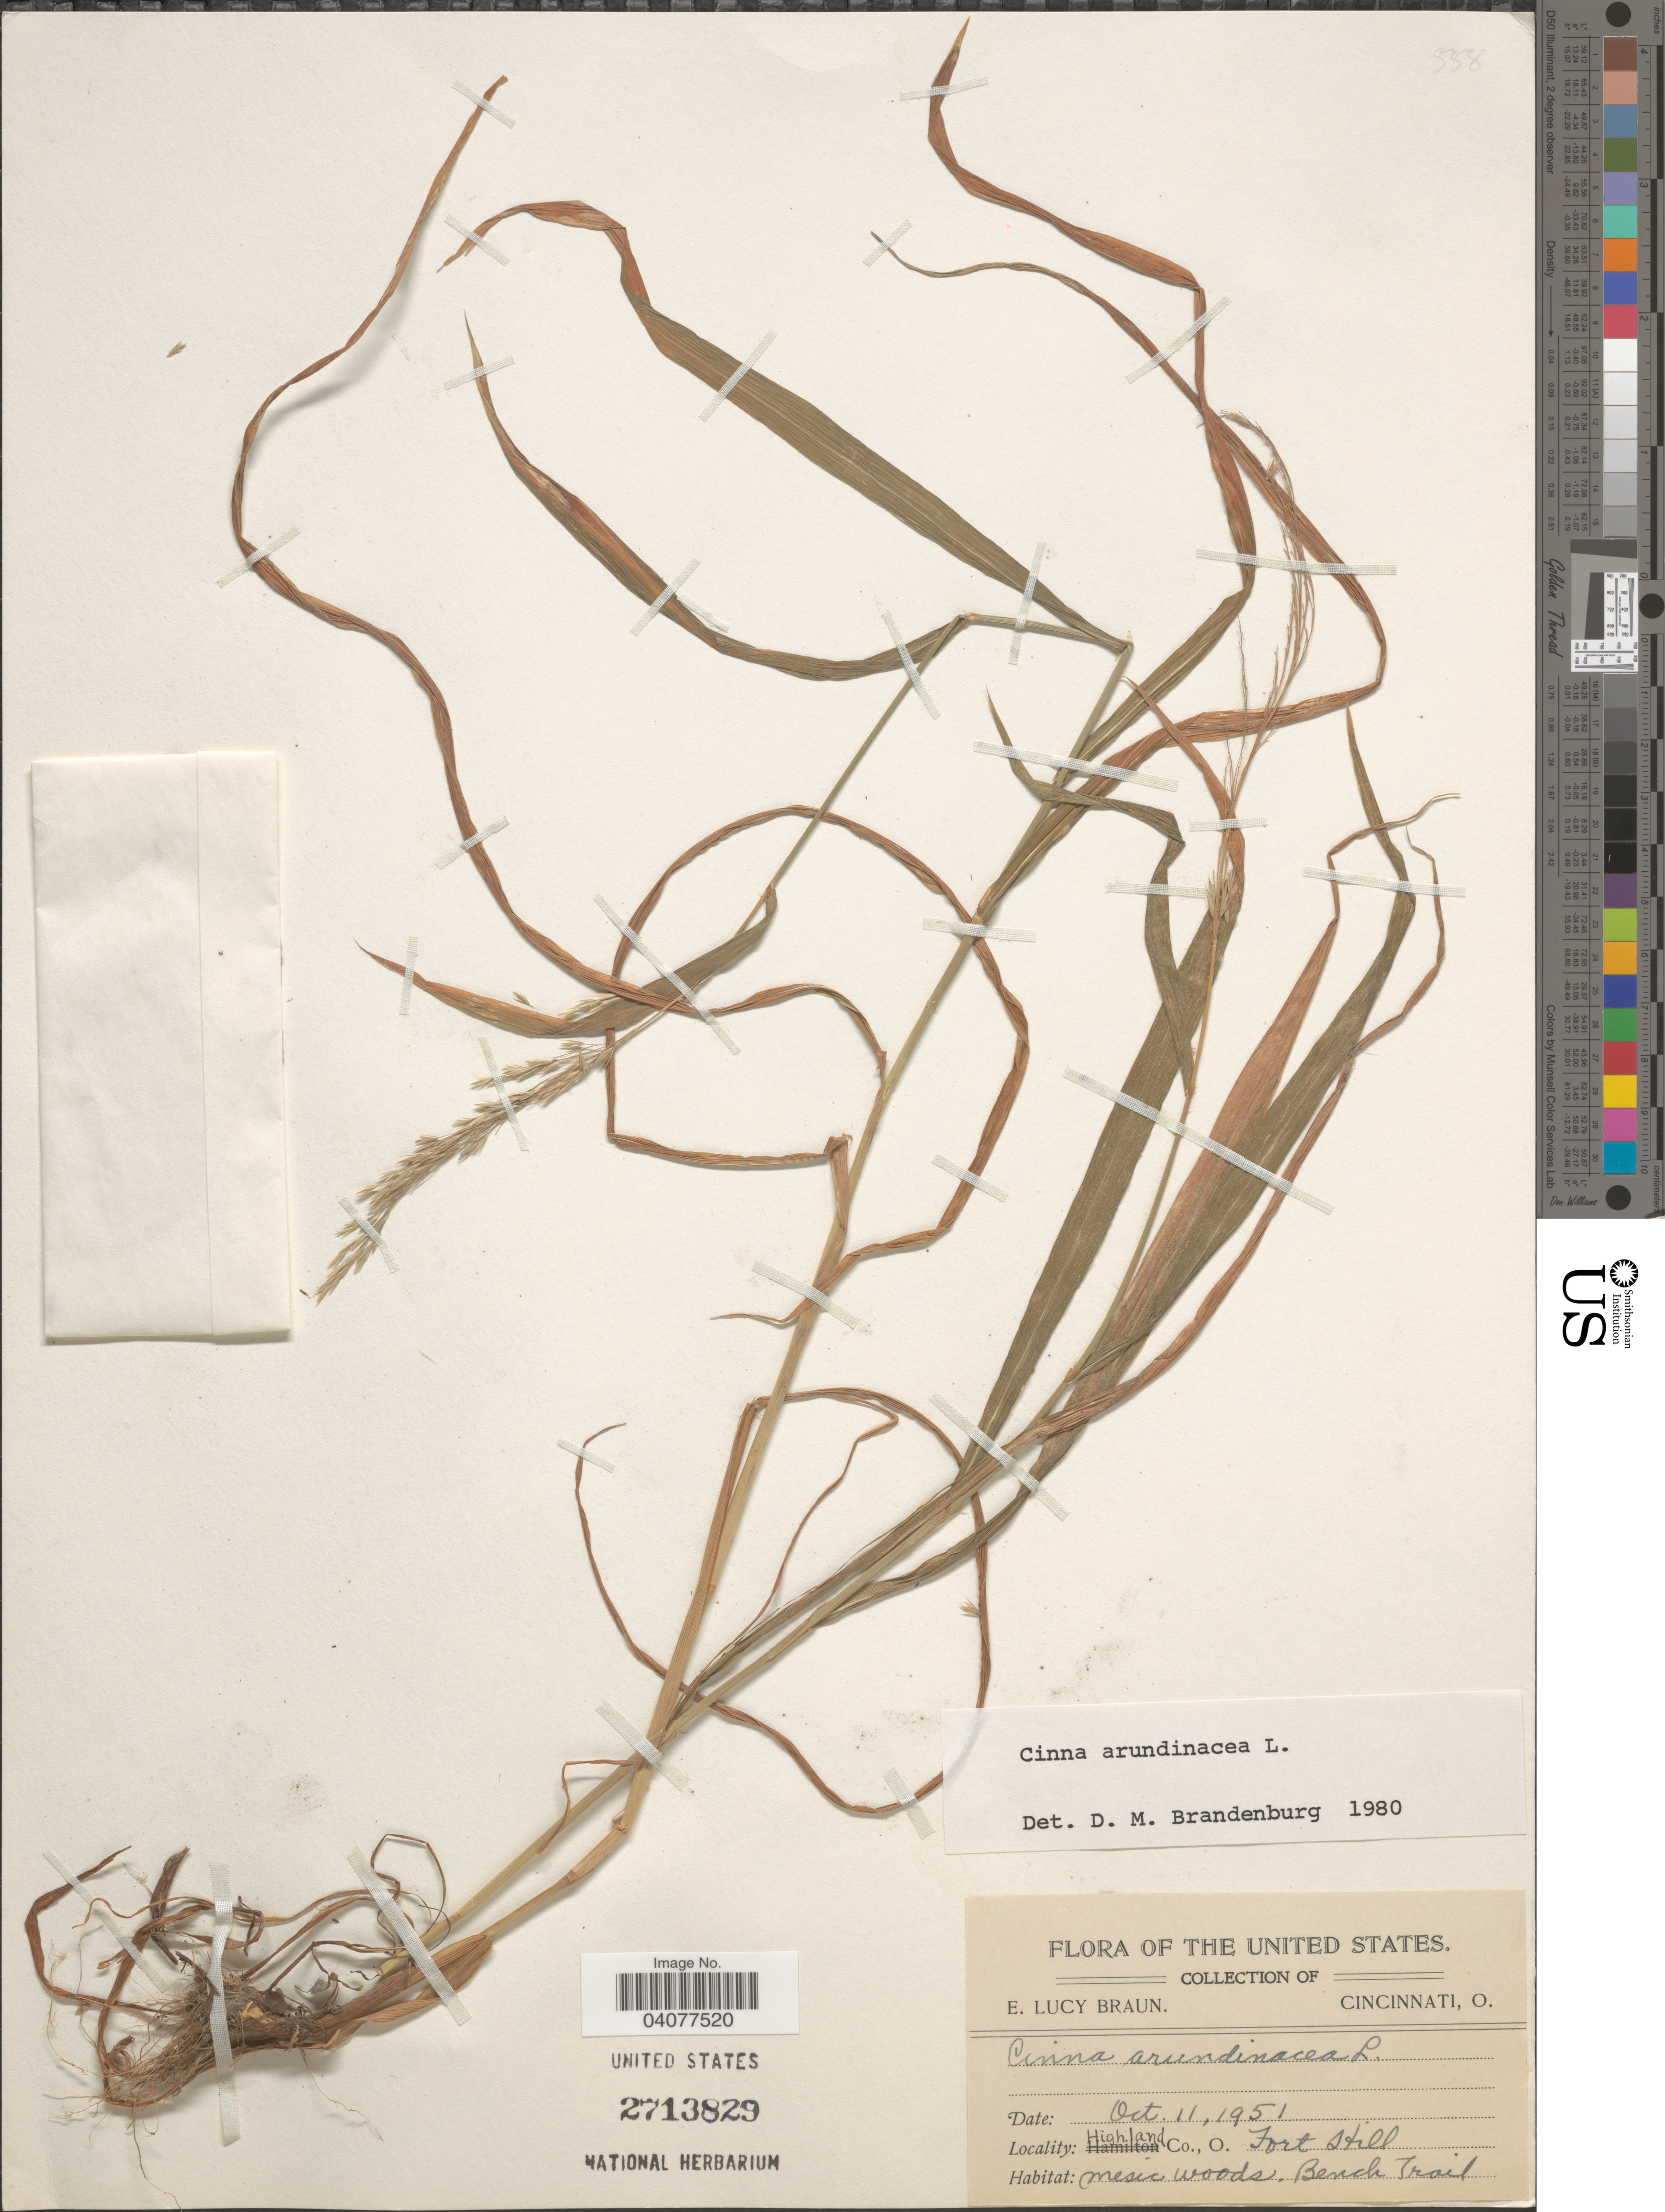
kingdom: Plantae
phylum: Tracheophyta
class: Liliopsida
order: Poales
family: Poaceae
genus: Cinna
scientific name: Cinna arundinacea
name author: L.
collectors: E. L. Braun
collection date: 1951-10-11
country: United States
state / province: Ohio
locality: Highland Co., Fort Hill.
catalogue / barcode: US 2713829